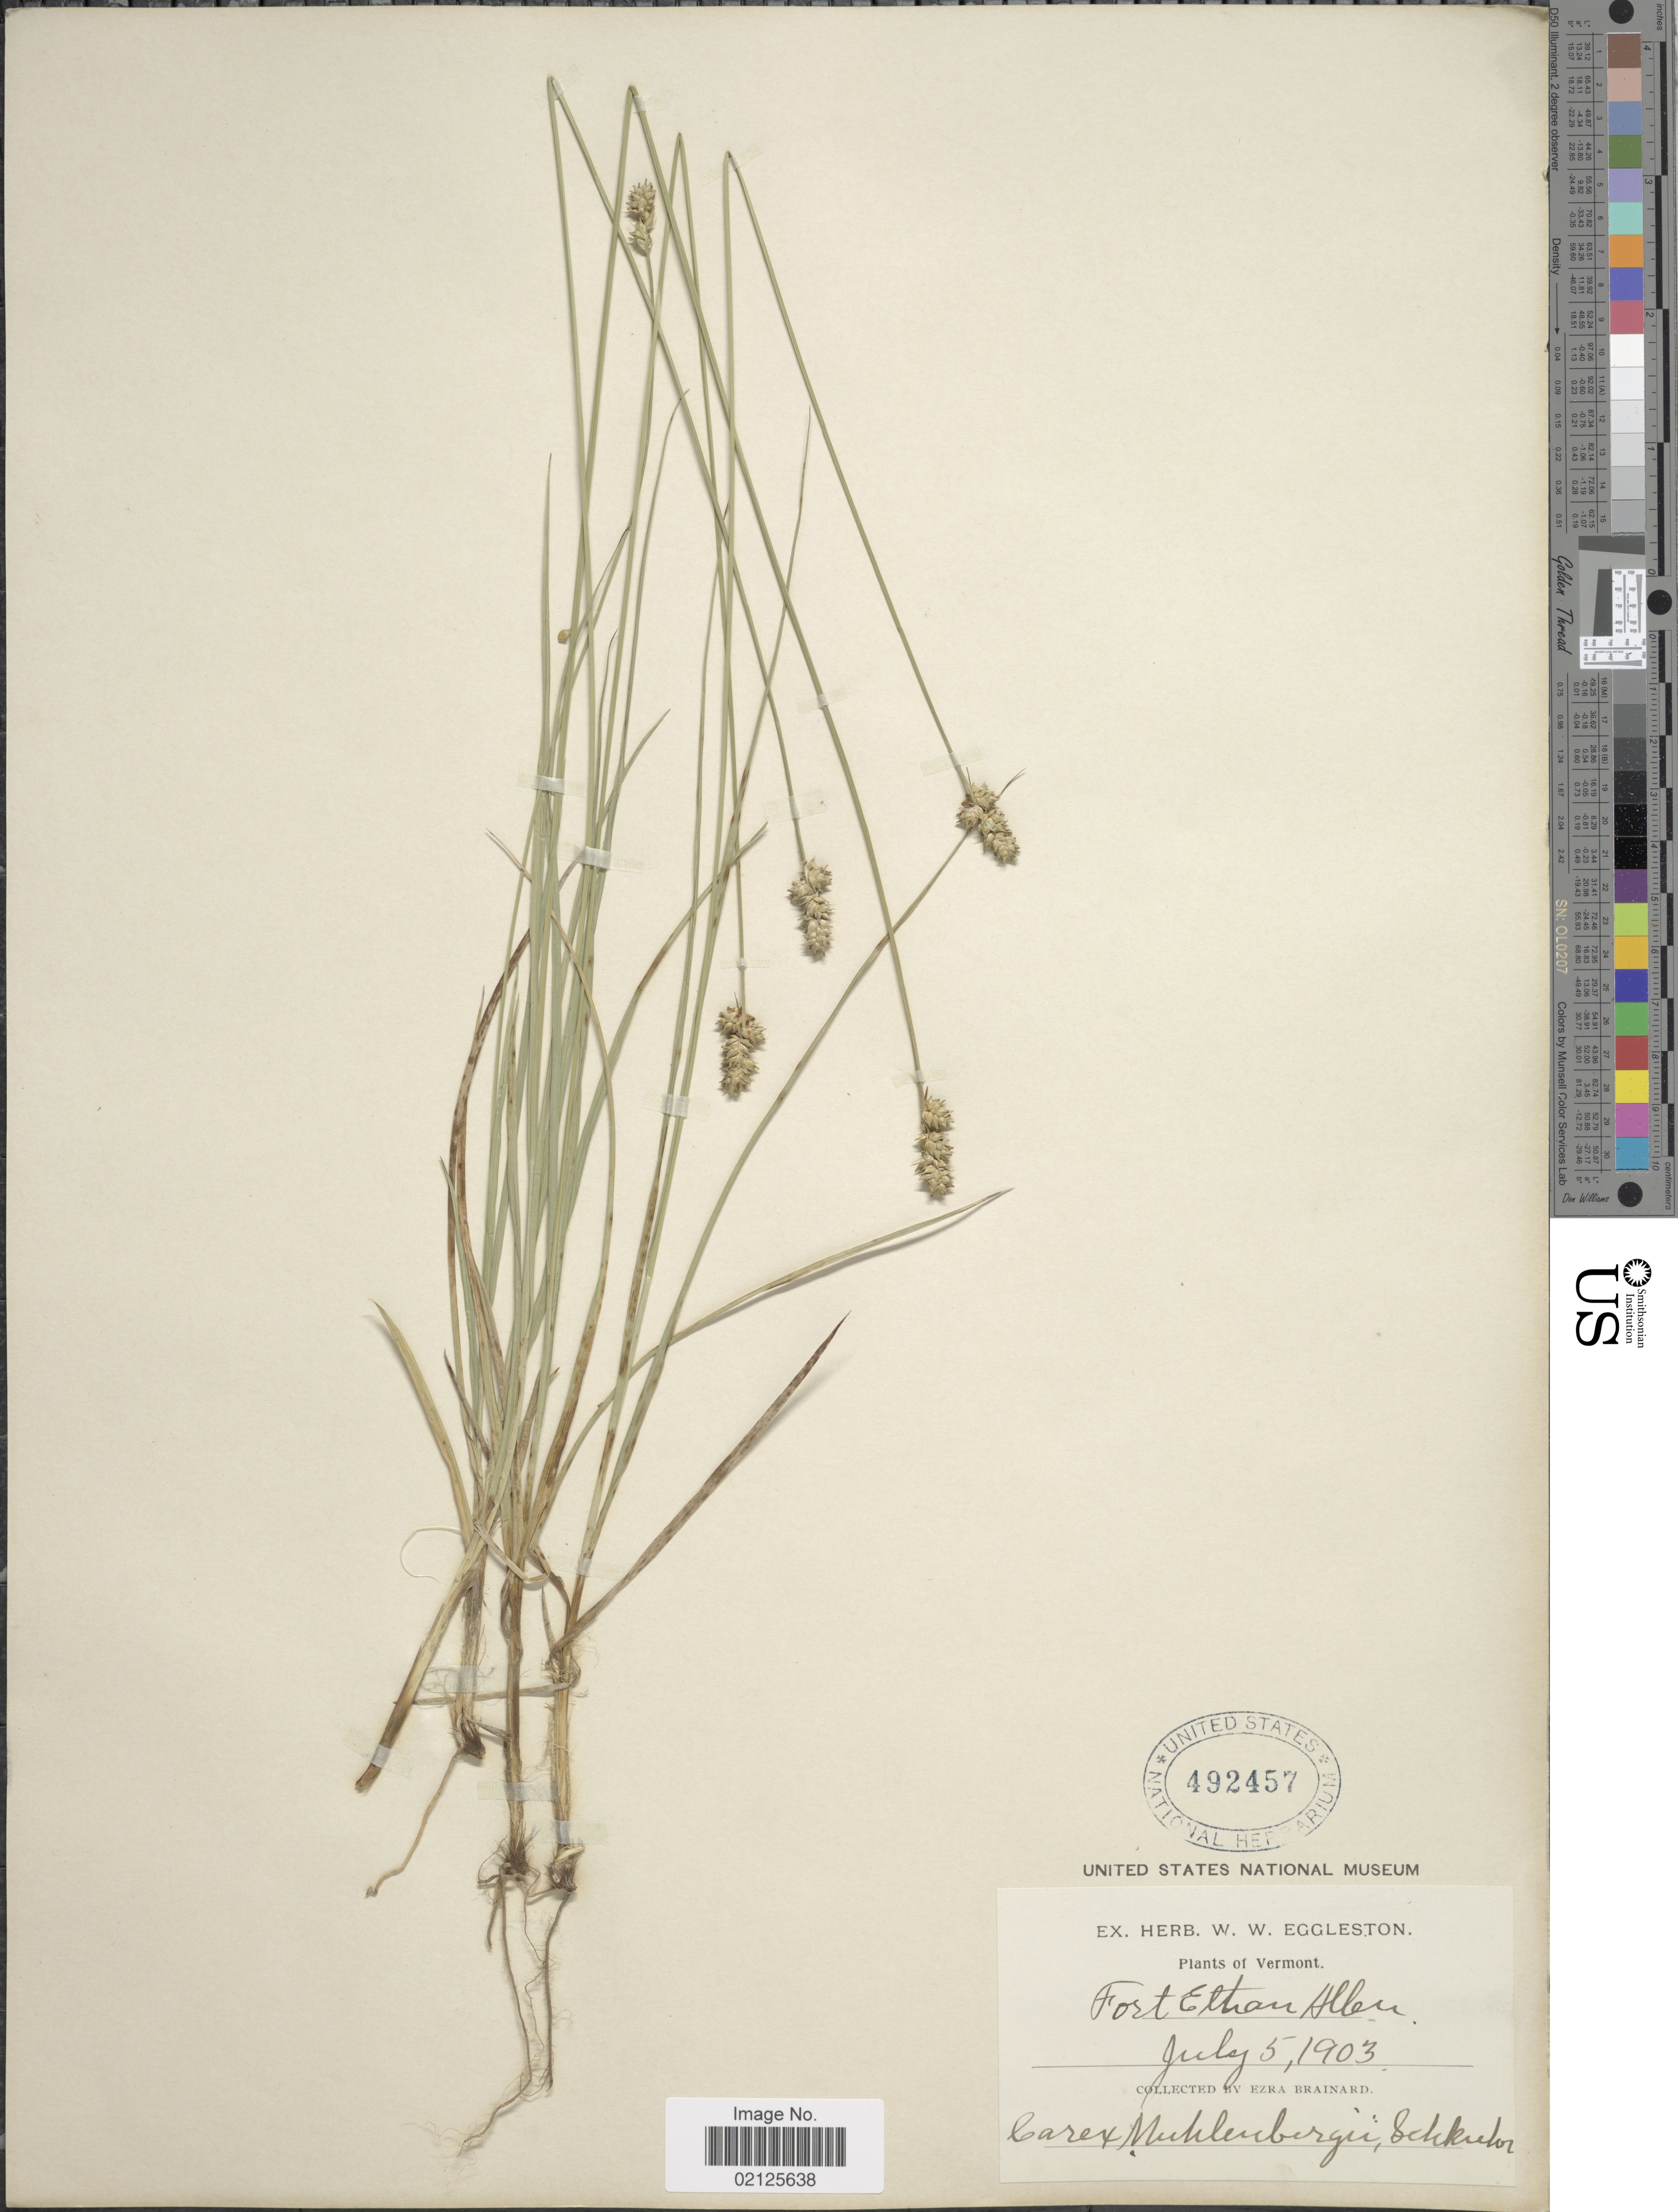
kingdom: Plantae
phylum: Tracheophyta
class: Liliopsida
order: Poales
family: Cyperaceae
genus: Carex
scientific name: Carex muehlenbergii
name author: Willd.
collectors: E. Brainerd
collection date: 1903-07-05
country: United States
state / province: Vermont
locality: Fort Ethan Allen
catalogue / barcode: US 492457